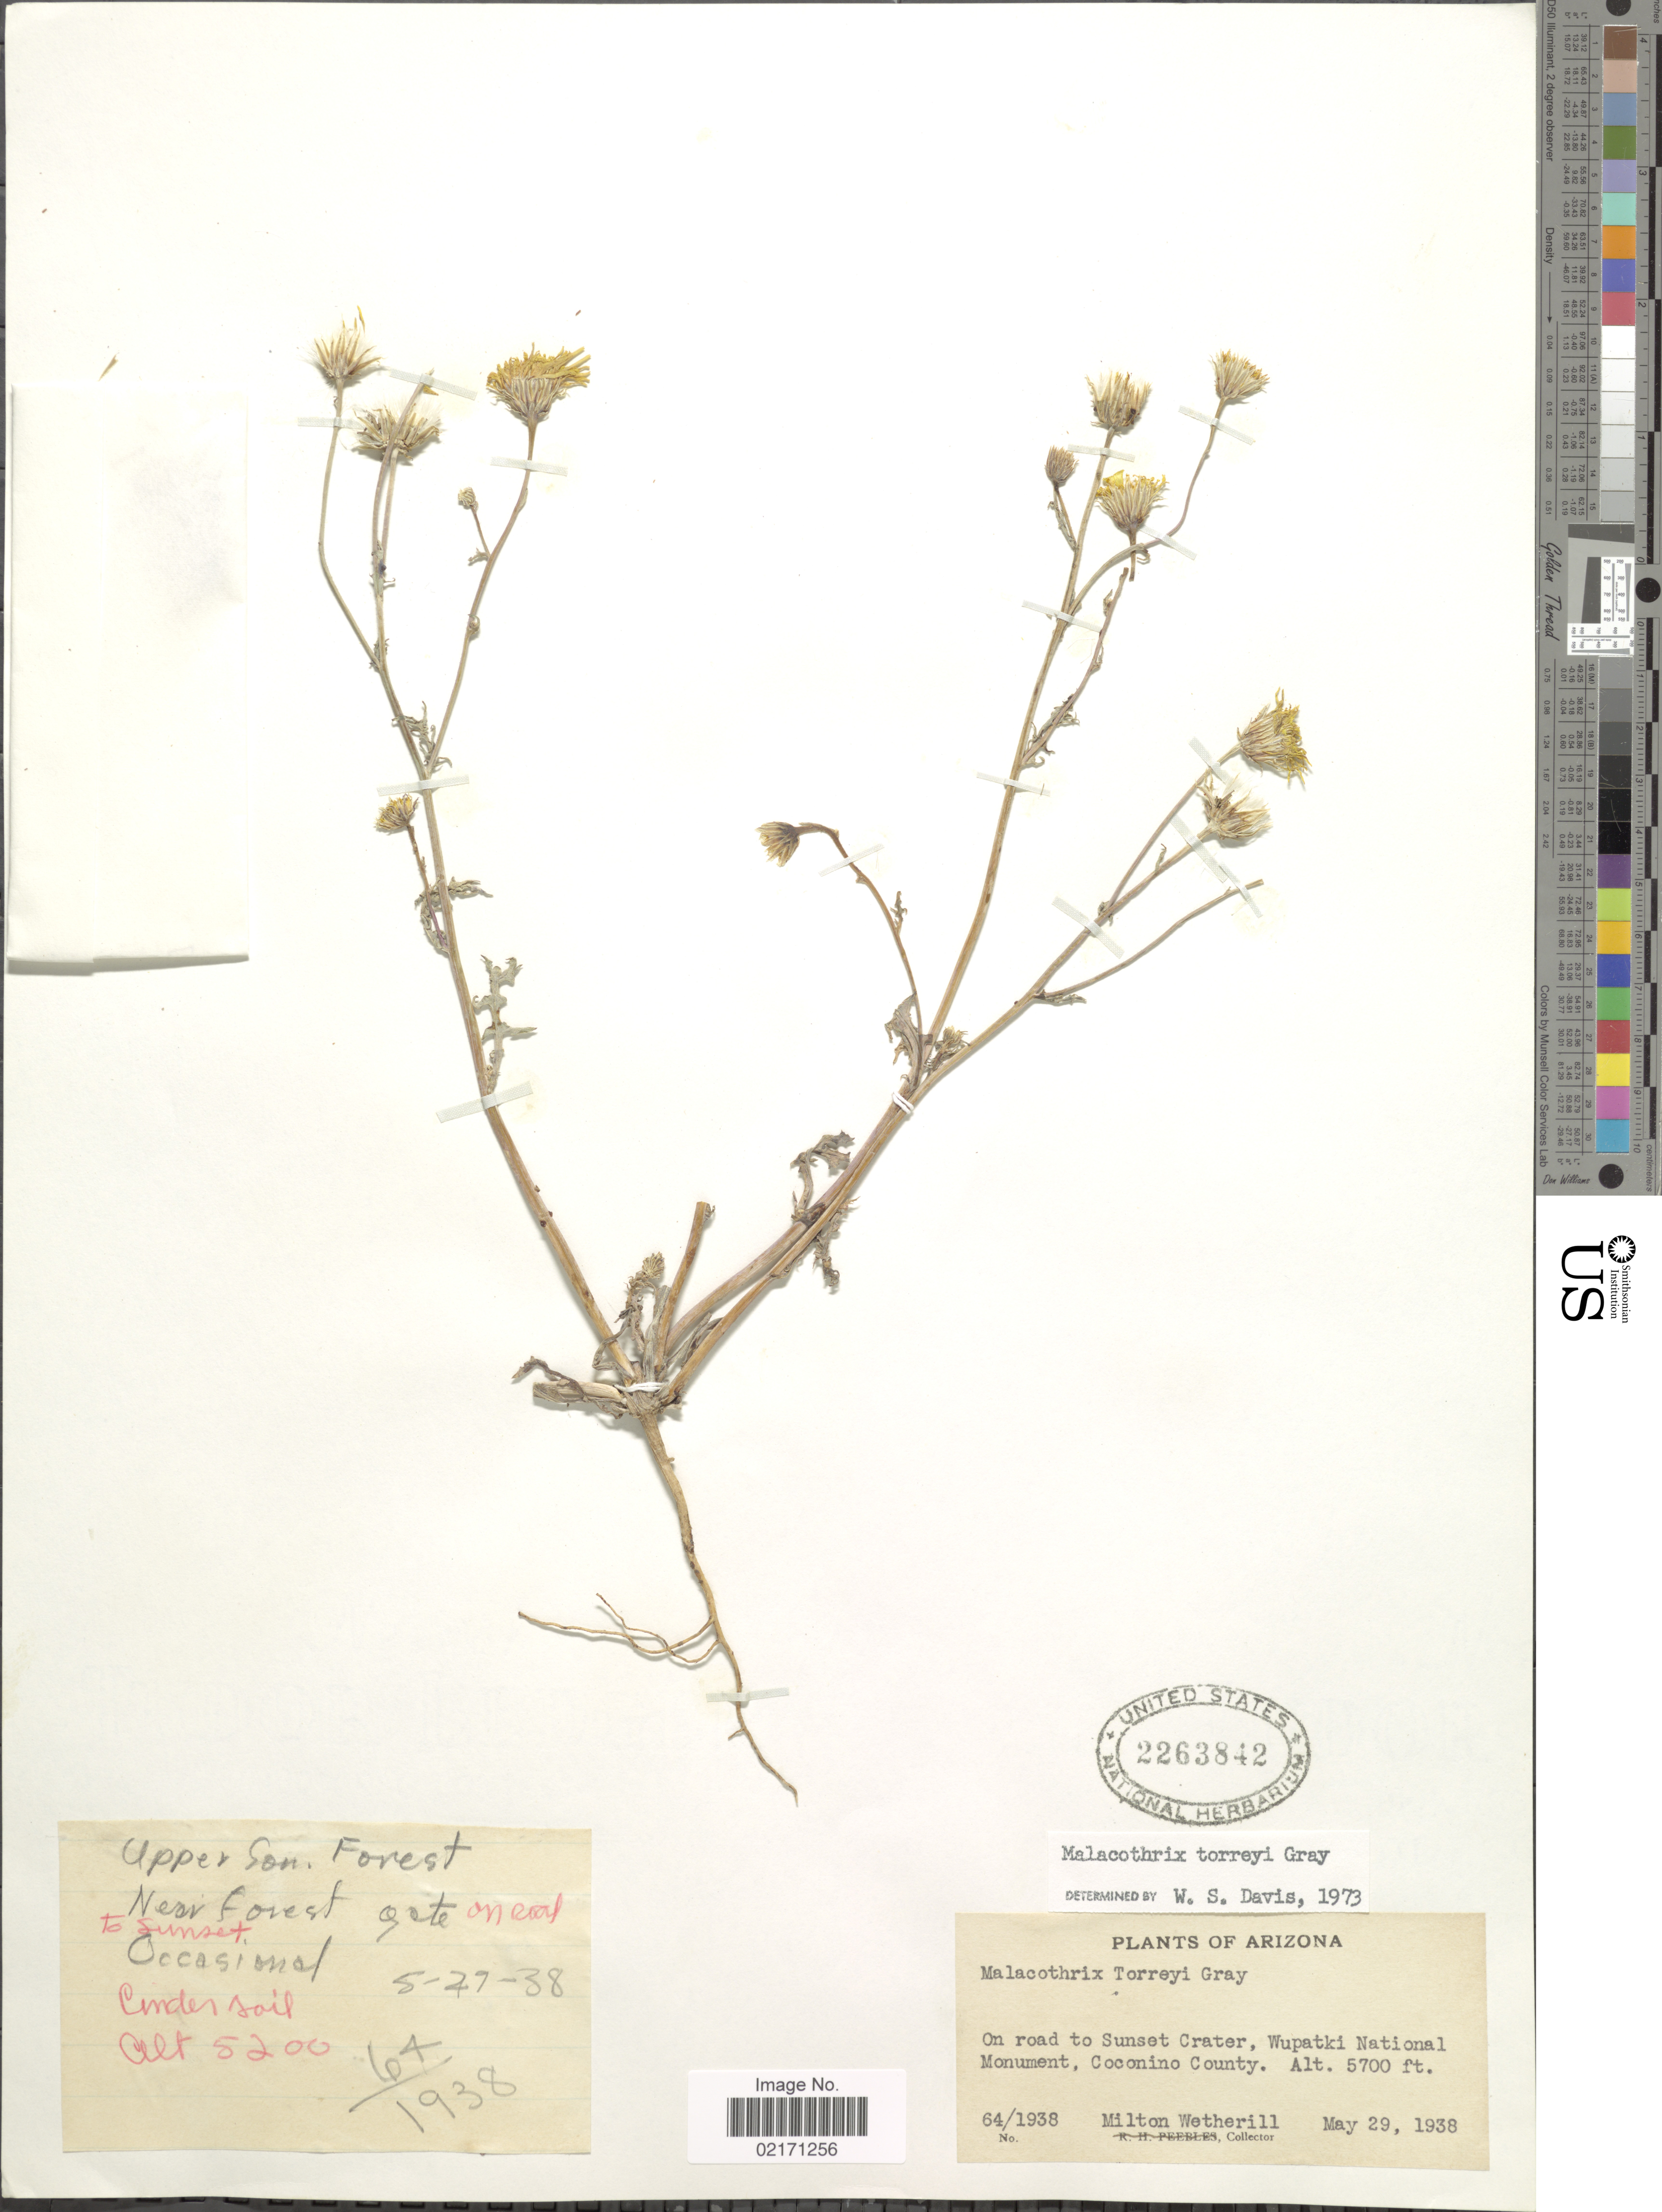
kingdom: Plantae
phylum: Tracheophyta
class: Magnoliopsida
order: Asterales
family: Asteraceae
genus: Malacothrix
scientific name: Malacothrix torreyi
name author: A. Gray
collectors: M. Wetherill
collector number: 64/1938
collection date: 1938-05-29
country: United States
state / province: Arizona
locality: On road to Sunset Crater, Wupatki National Monument, Coconino County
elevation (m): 1737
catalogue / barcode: US 2263842